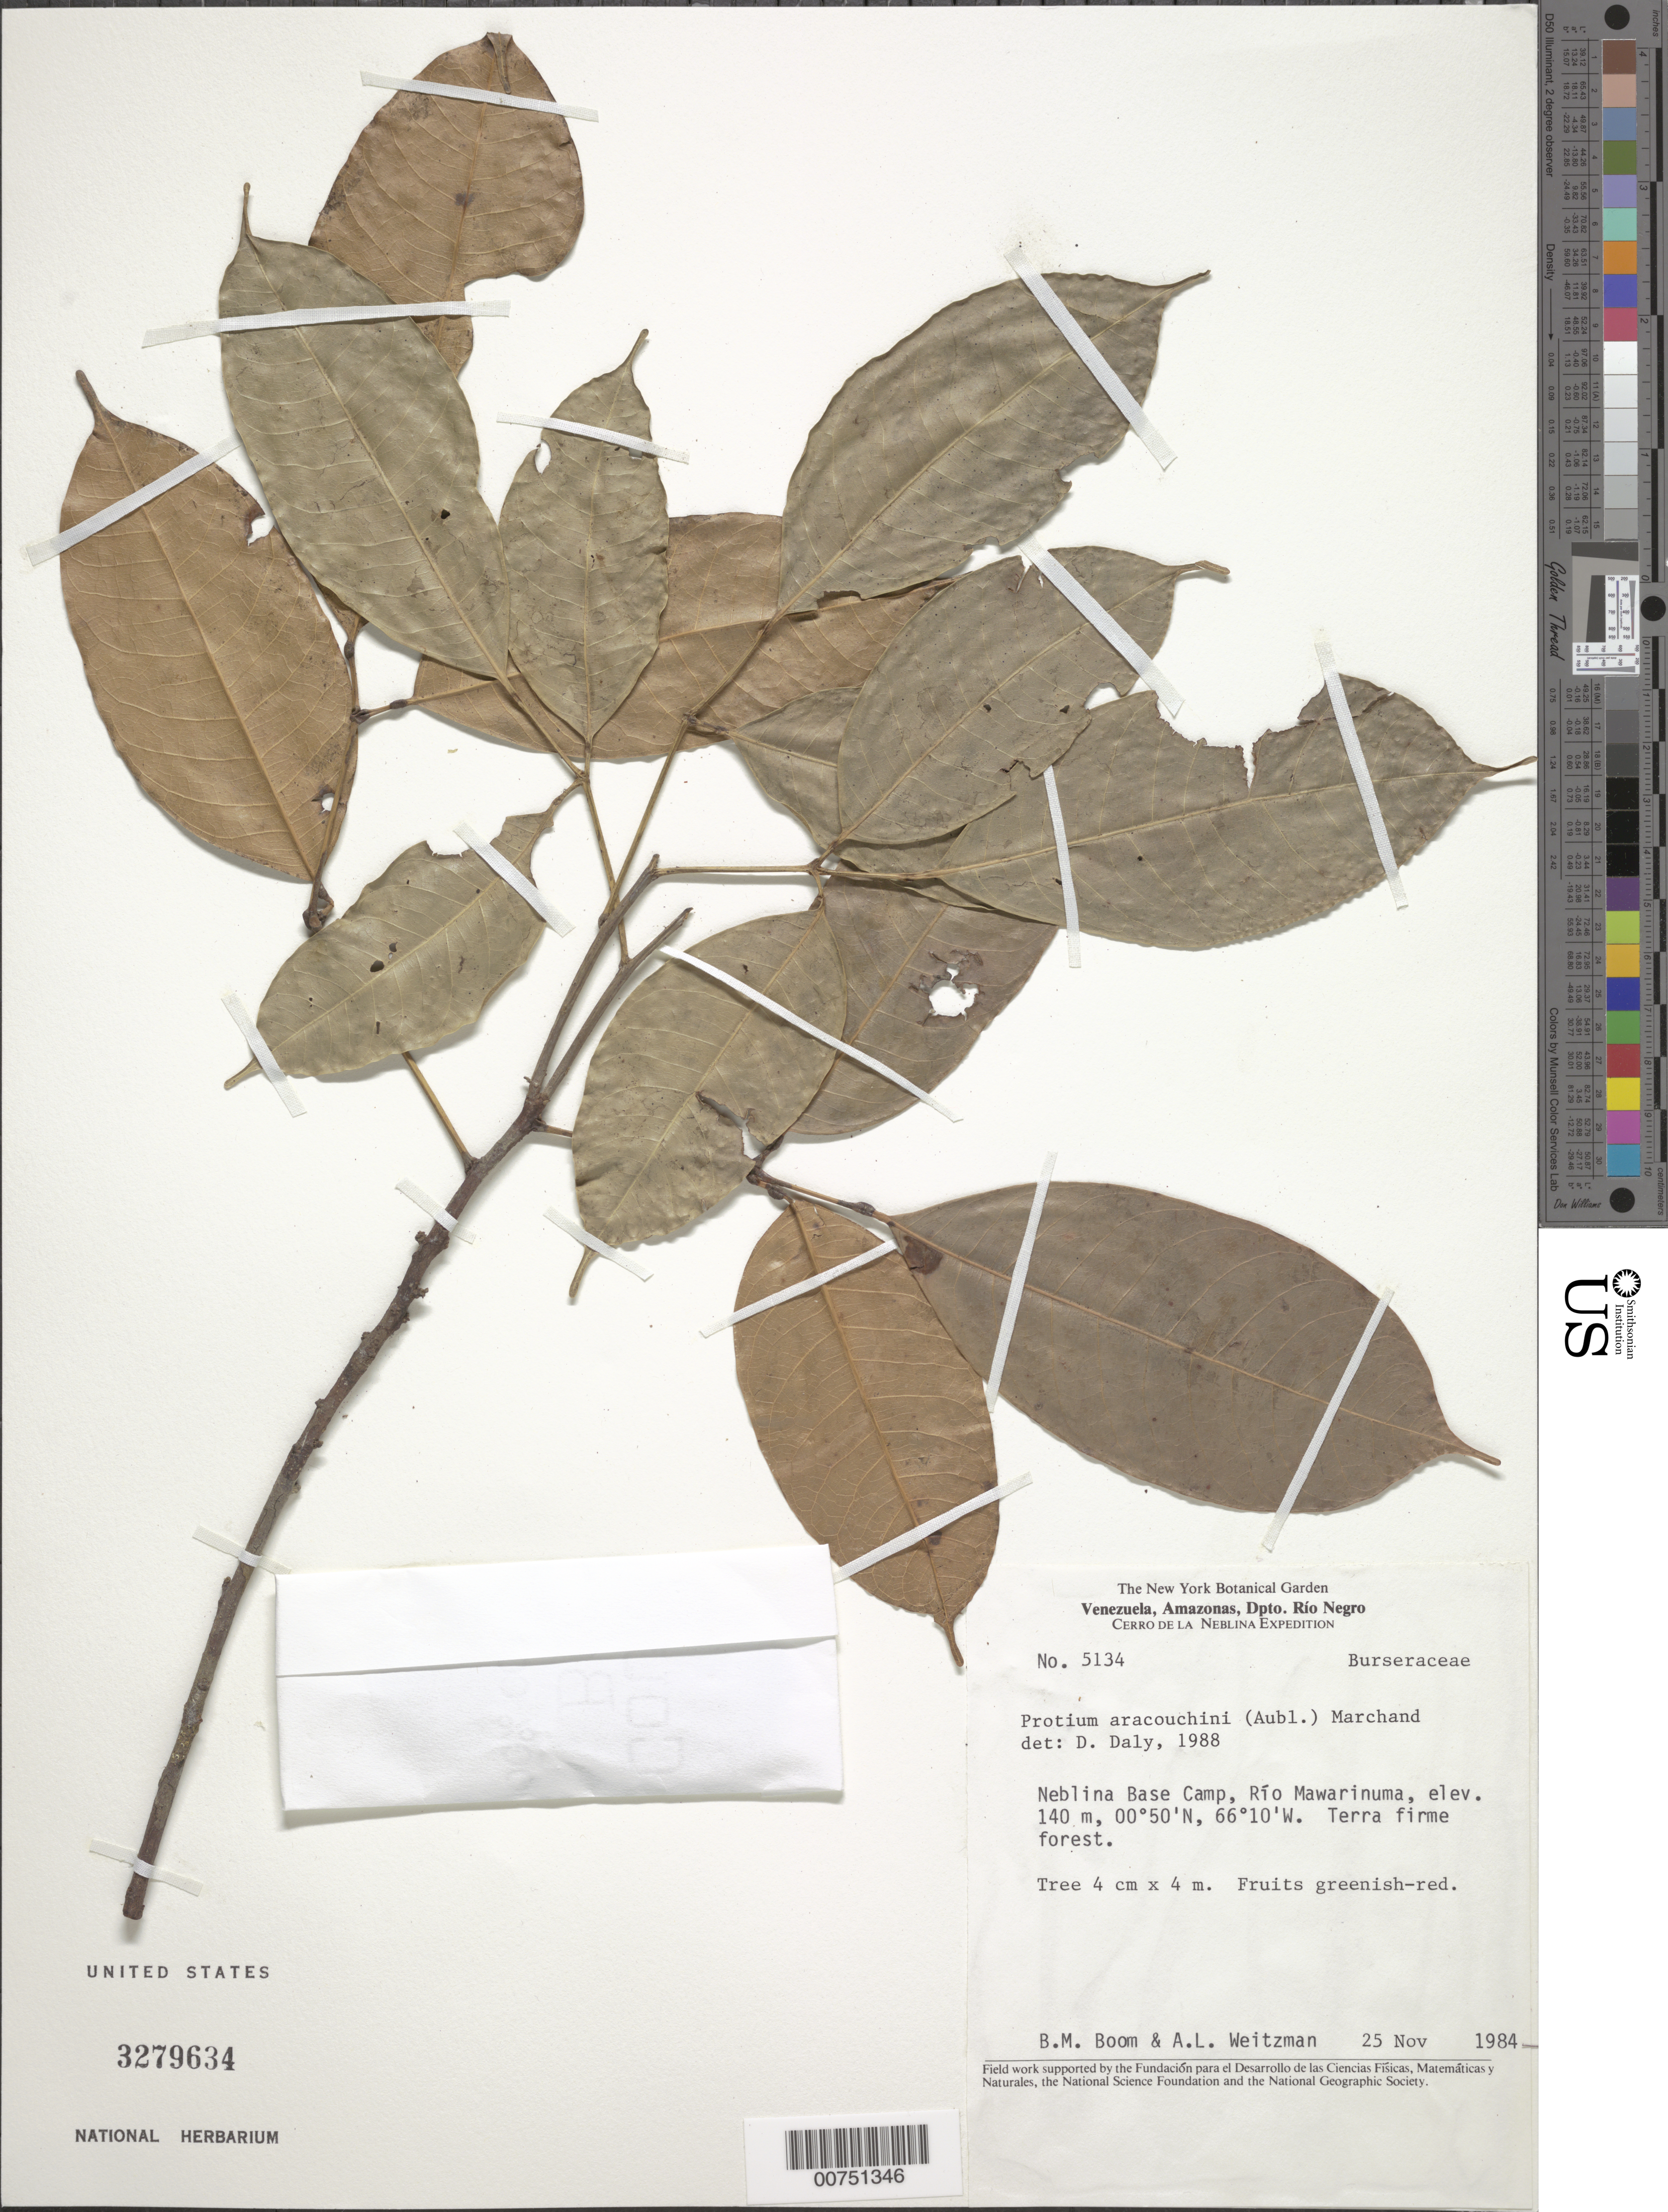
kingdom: Plantae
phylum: Tracheophyta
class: Magnoliopsida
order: Sapindales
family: Burseraceae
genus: Protium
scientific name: Protium aracouchini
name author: (Aubl.) Marchand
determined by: Daly, D. C.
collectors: B. M. Boom & A. L. Weitzman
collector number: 5134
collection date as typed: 25-Nov-84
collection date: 1984-11-25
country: Venezuela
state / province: Amazonas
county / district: Río Negro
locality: Cerro de la Neblina Base Camp, Río Mawarinuma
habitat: Terra firma forest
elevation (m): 140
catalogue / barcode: US 3279634